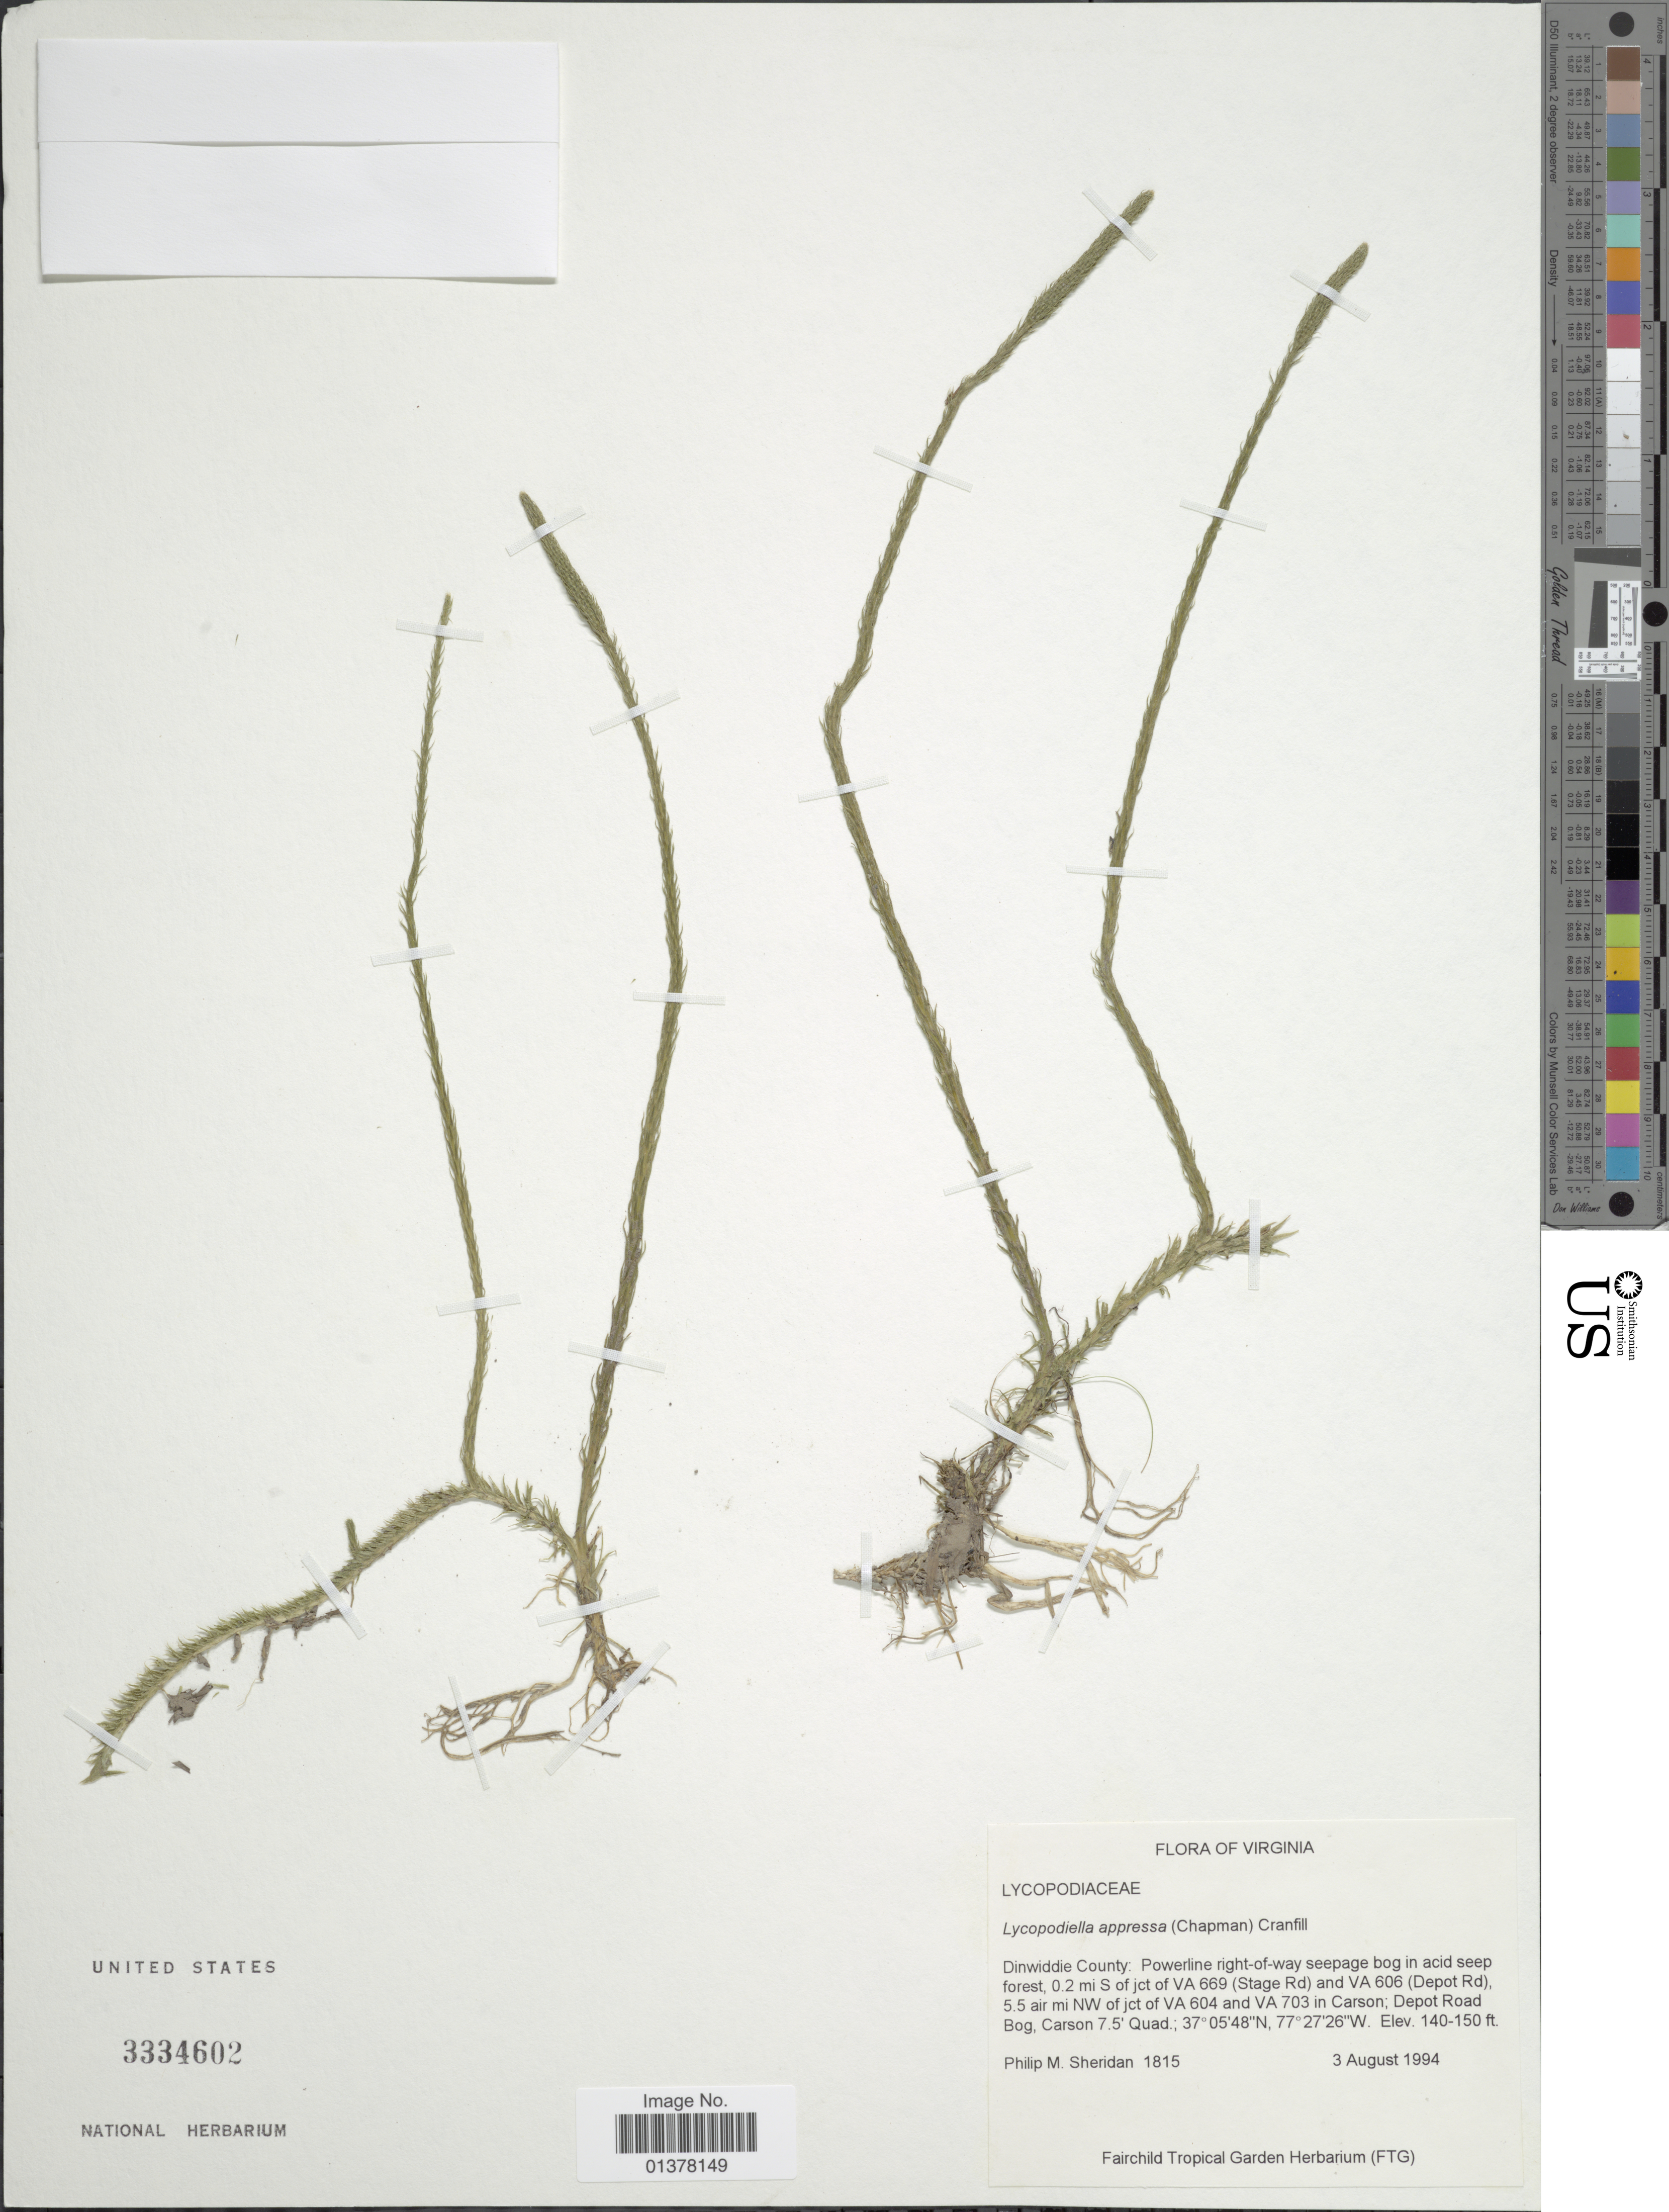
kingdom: Plantae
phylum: Tracheophyta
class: Lycopodiopsida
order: Lycopodiales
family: Lycopodiaceae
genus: Lycopodiella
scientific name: Lycopodiella appressa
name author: (Chapm.) Cranfill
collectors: P. Sheridan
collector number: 1815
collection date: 1994-08-03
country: United States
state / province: Virginia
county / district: Dinwiddie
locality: Dinwiddie County: Powerline right-of-way seepage bog in acid seep forest, 0.2 mi. S of jct of VA 669(Stage Rd) and VA606(Depot Rd), 5.5 air mi NW of jct of VA 604 and VA 703 in Carson Depot Road bog, Carson 7.5'Quad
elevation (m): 43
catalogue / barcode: US 3334602